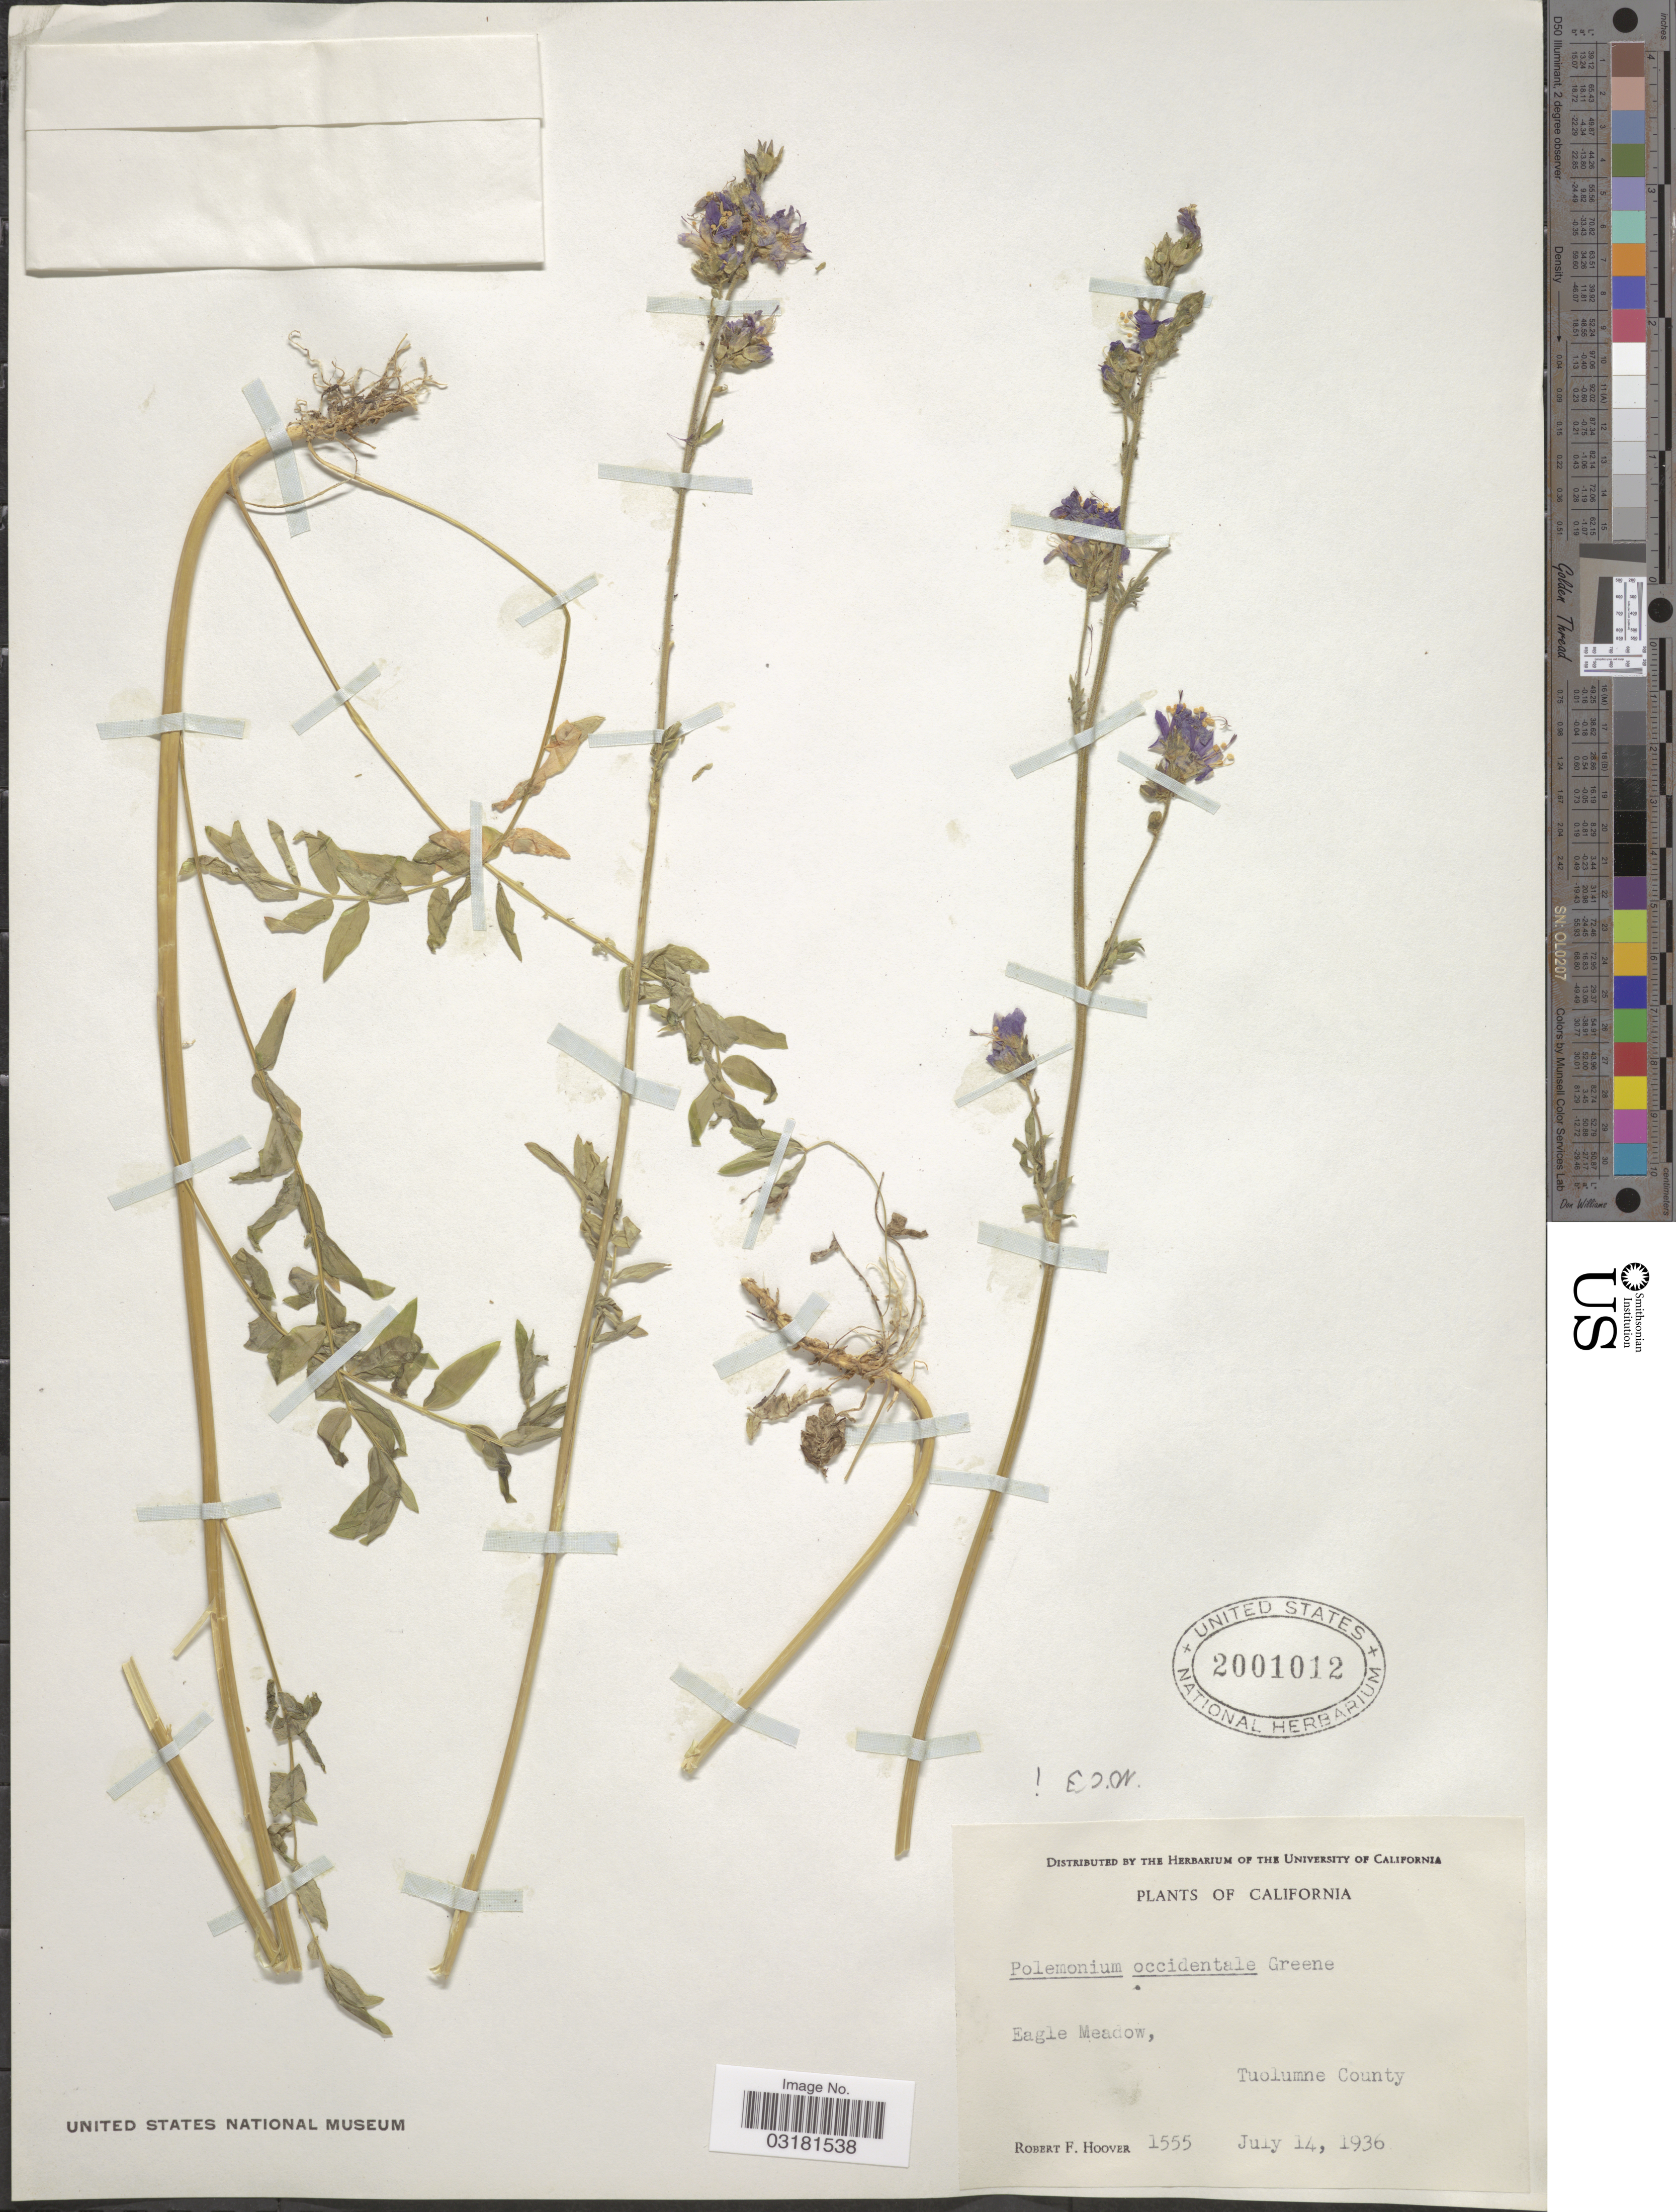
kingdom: Plantae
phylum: Tracheophyta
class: Magnoliopsida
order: Ericales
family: Polemoniaceae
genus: Polemonium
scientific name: Polemonium occidentale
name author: Greene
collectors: R. F. Hoover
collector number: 1555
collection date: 1936-07-14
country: United States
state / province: California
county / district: Tuolumne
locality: Eagle Meadow, Tuolumne County.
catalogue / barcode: US 2001012